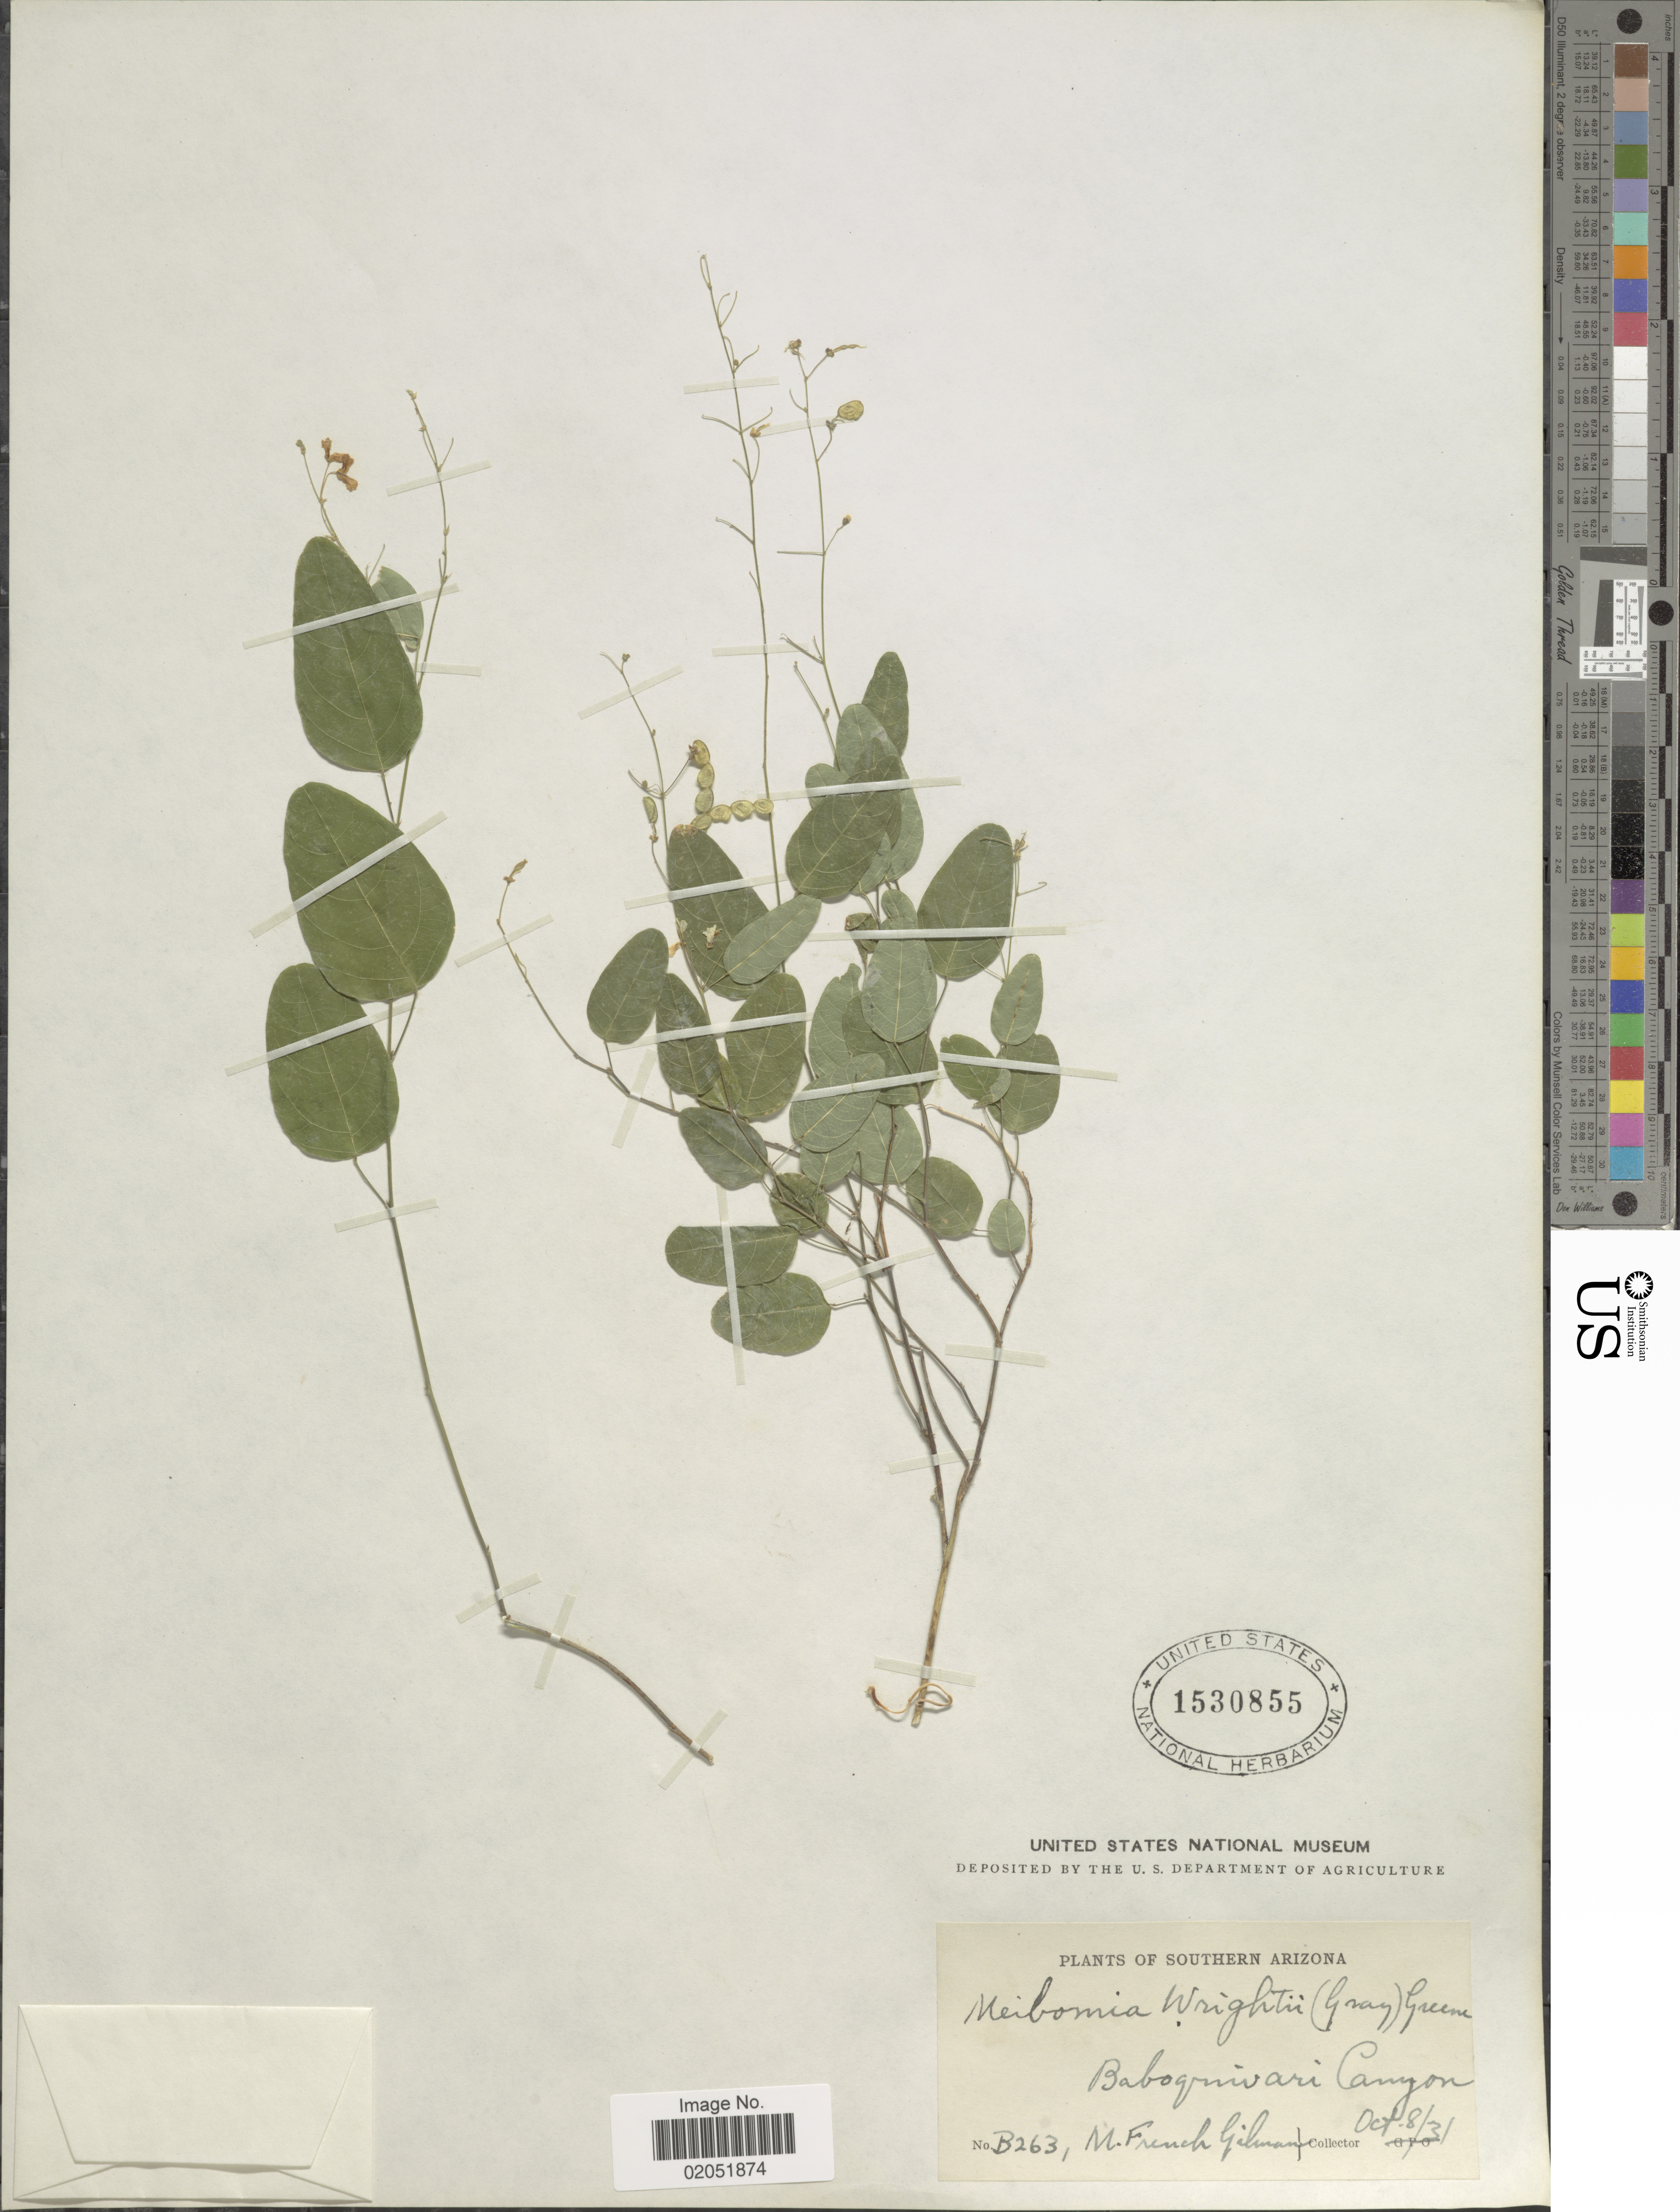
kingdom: Plantae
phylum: Tracheophyta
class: Magnoliopsida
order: Fabales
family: Fabaceae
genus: Desmodium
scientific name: Desmodium wrightii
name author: A. Gray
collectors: M. F. Gilman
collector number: B263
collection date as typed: Transcribed d/m/y: 8/10/31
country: United States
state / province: Arizona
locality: Southern Arizona, Baboquivari a Canyon.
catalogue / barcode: US 1530855